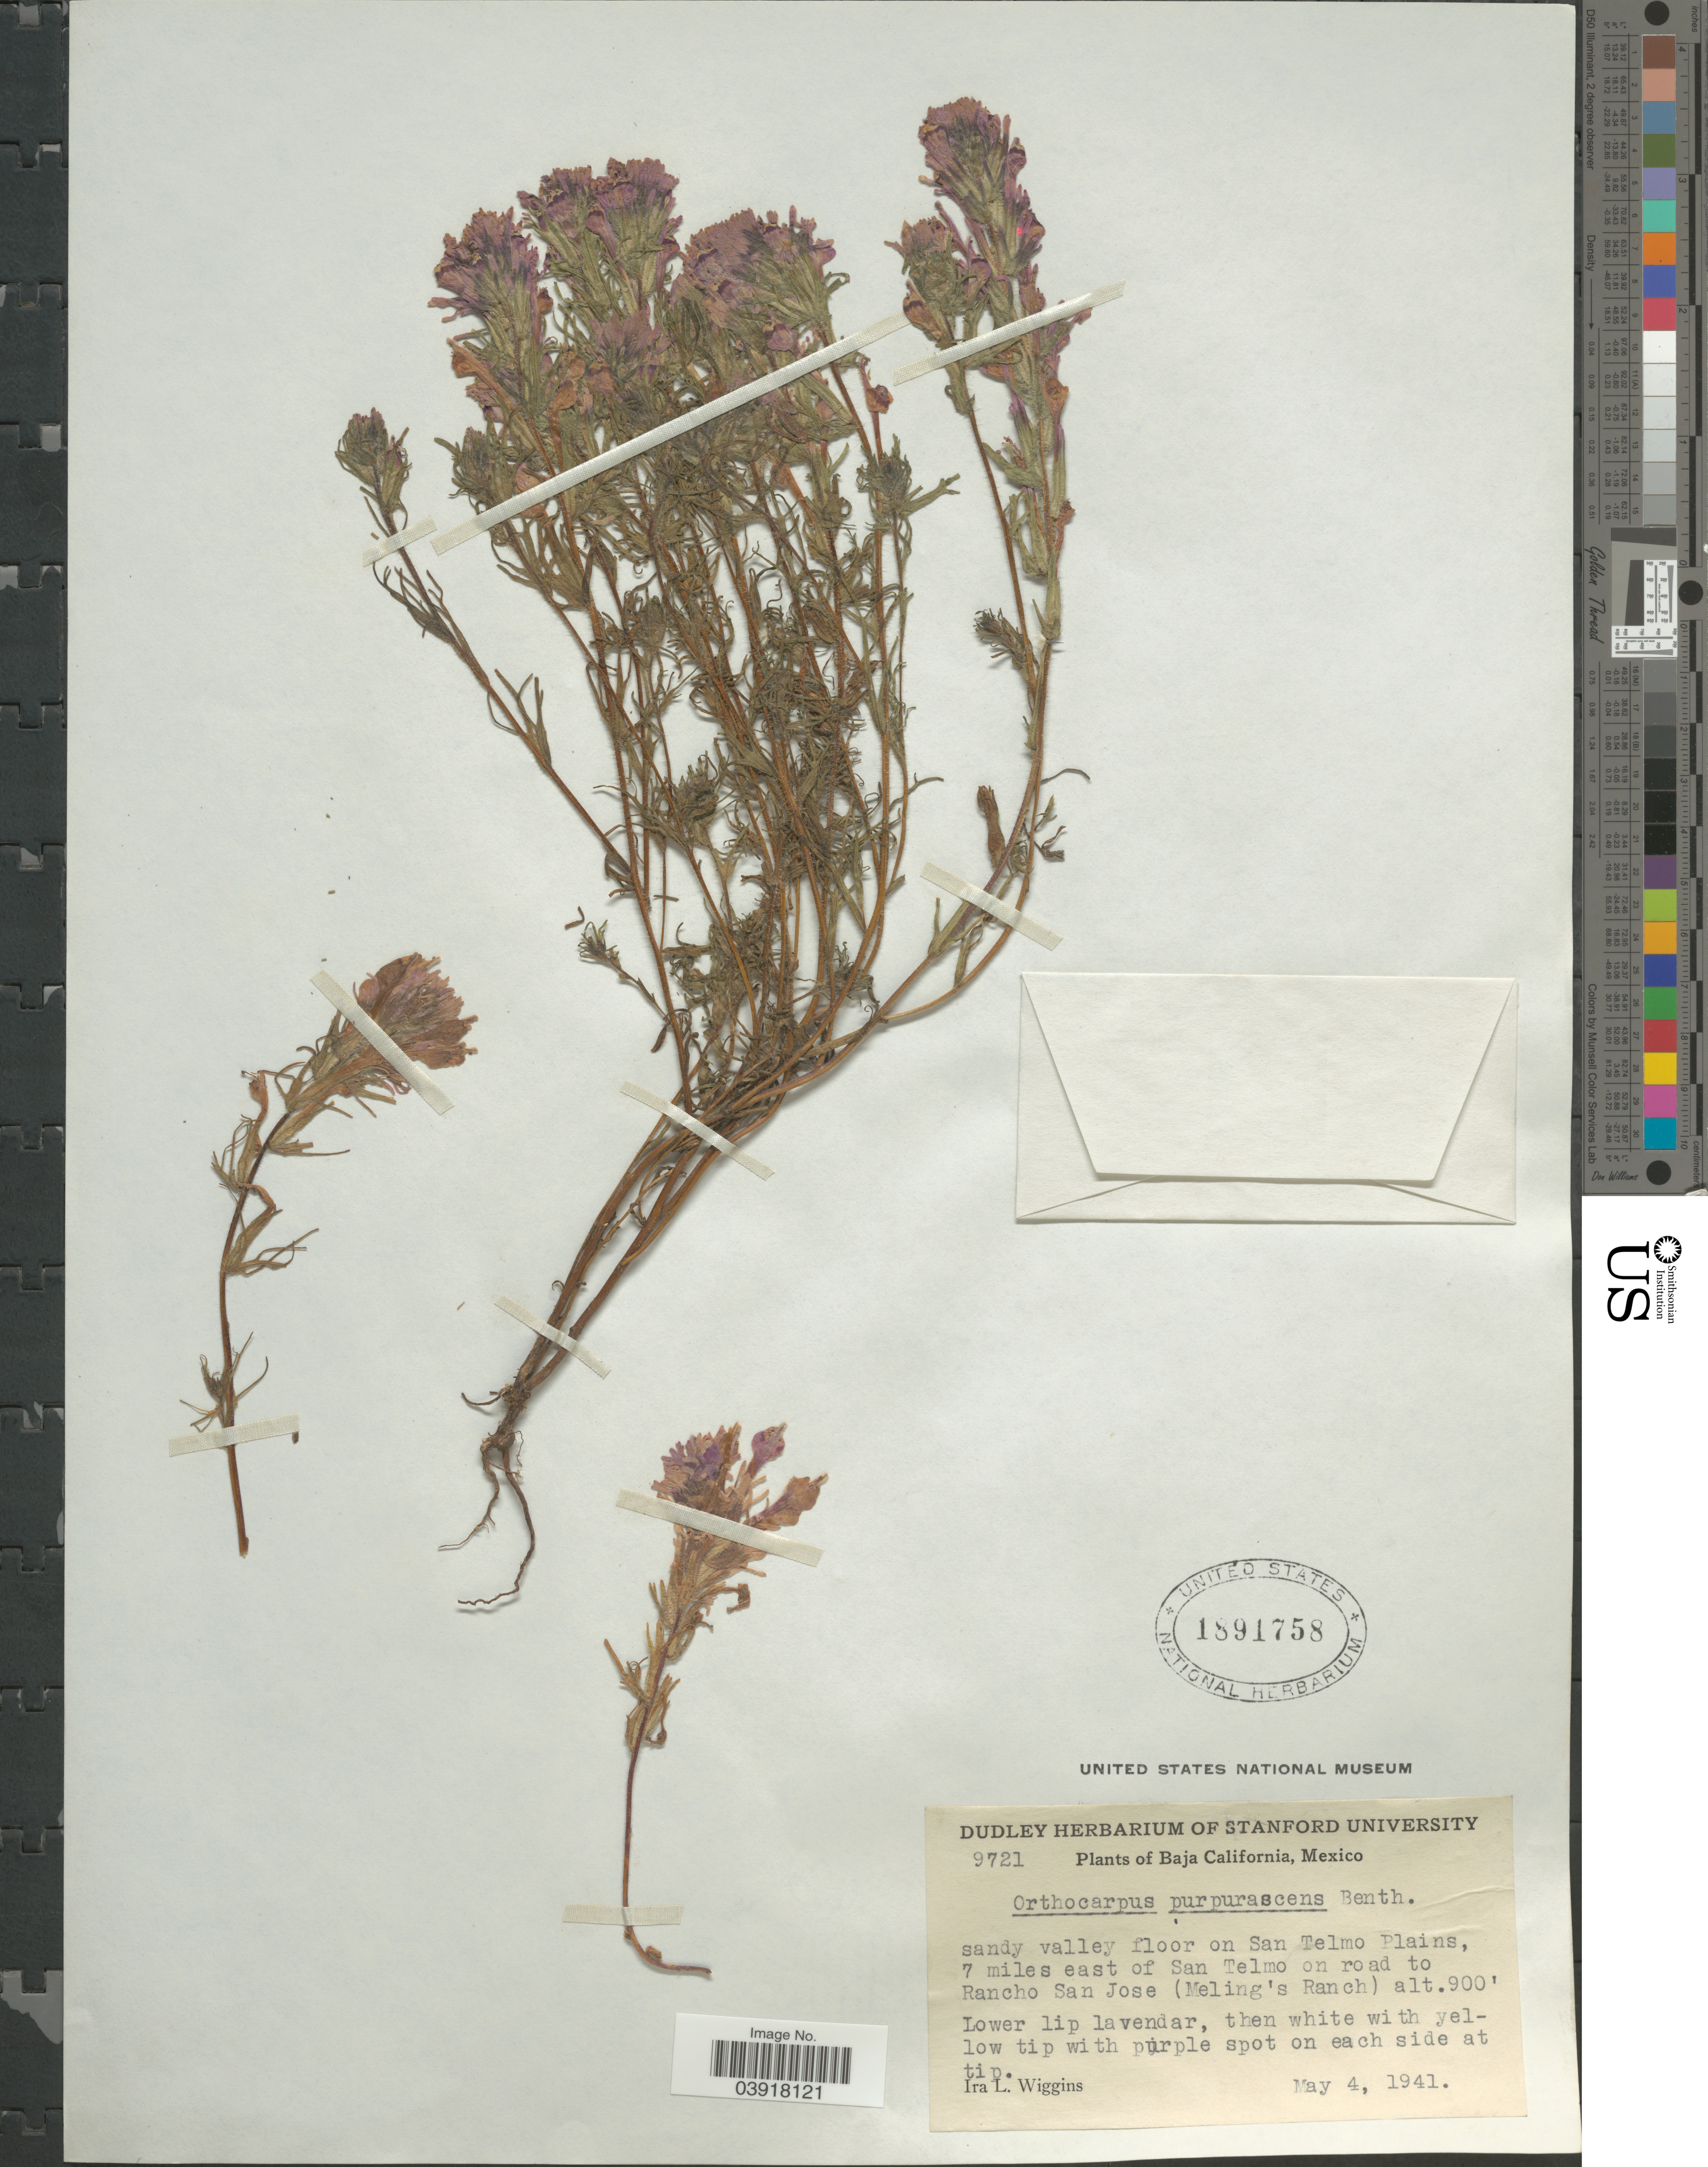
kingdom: Plantae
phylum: Tracheophyta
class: Magnoliopsida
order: Lamiales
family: Orobanchaceae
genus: Orthocarpus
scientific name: Orthocarpus purpurascens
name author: Benth.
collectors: I. L. Wiggins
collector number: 9721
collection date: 1941-05-04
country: Mexico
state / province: Baja California Norte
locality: Sandy valley floor on San Telmo Plains, 7 miles east of San Telmo on road to Rancho San Jose (Meling's Ranch).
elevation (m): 274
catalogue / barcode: US 1891758